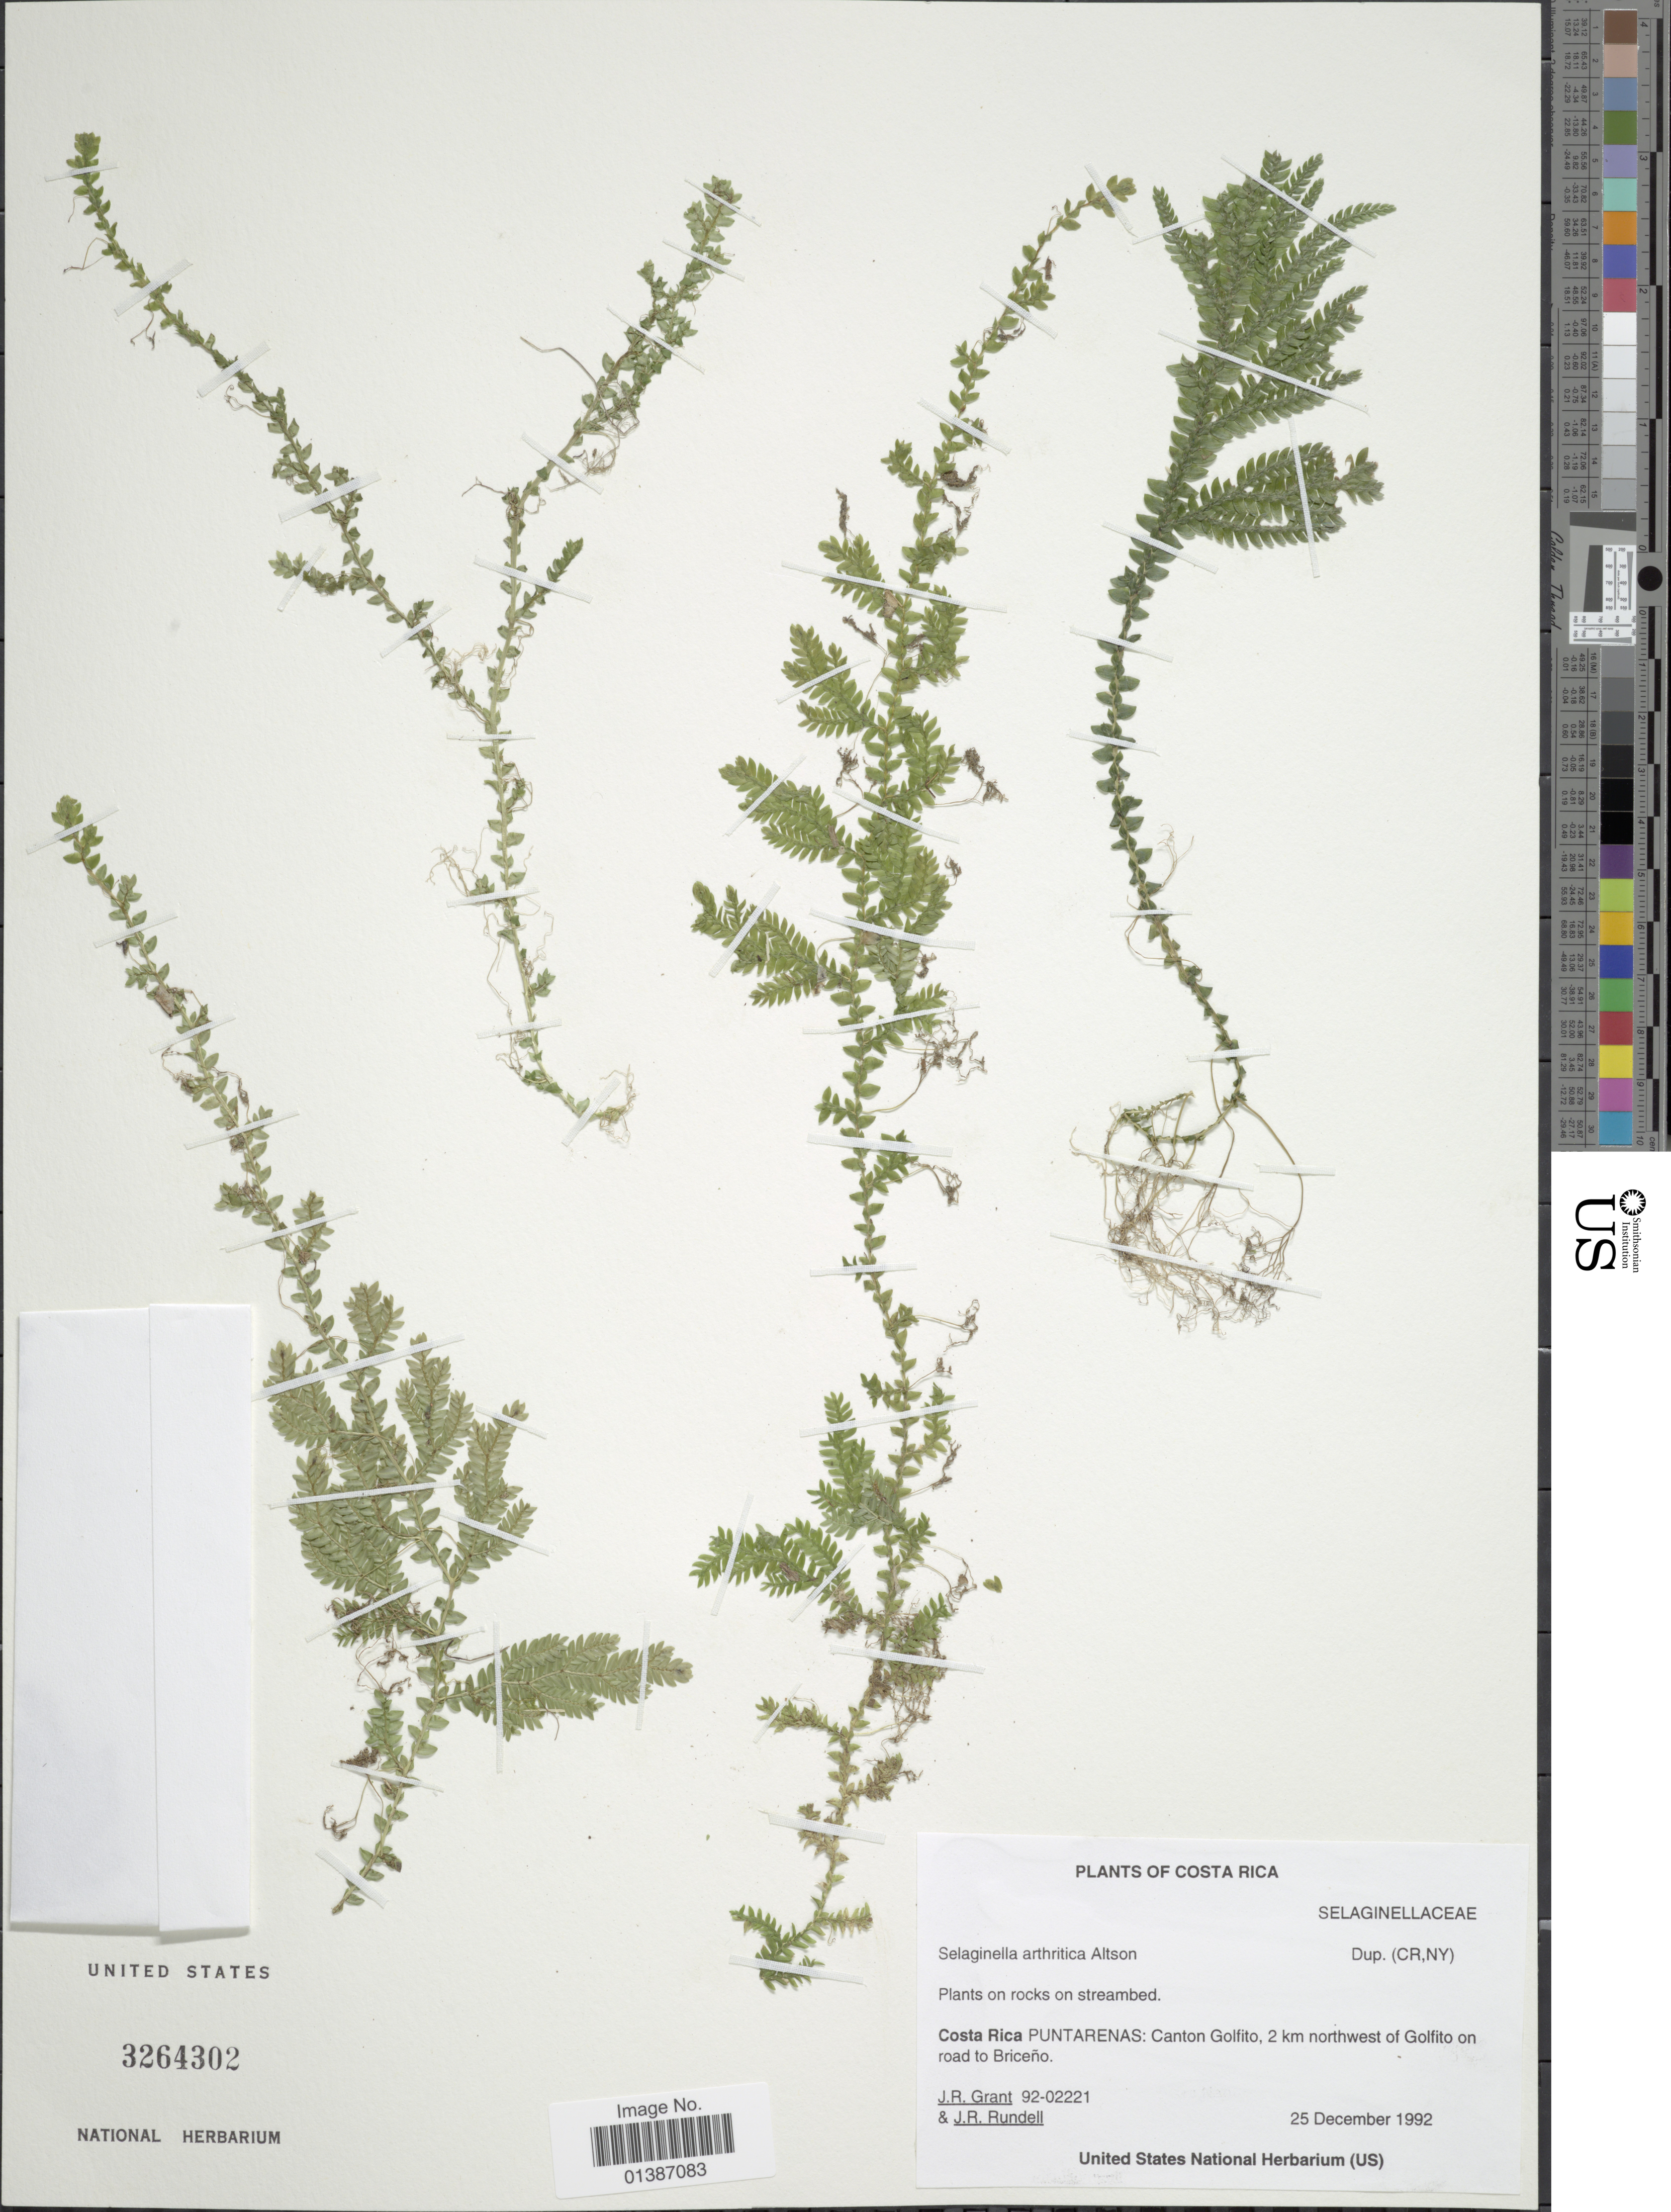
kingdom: Plantae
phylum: Tracheophyta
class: Lycopodiopsida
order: Selaginellales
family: Selaginellaceae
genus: Selaginella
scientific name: Selaginella arthritica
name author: Alston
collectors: J. Grant & J. R. Rundell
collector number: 92-02221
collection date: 1992-12-25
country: Costa Rica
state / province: Puntarenas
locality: Puntarenas: Canton Golfito, 2 km northwest of Golfito on road to Briceño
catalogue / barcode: US 3264302